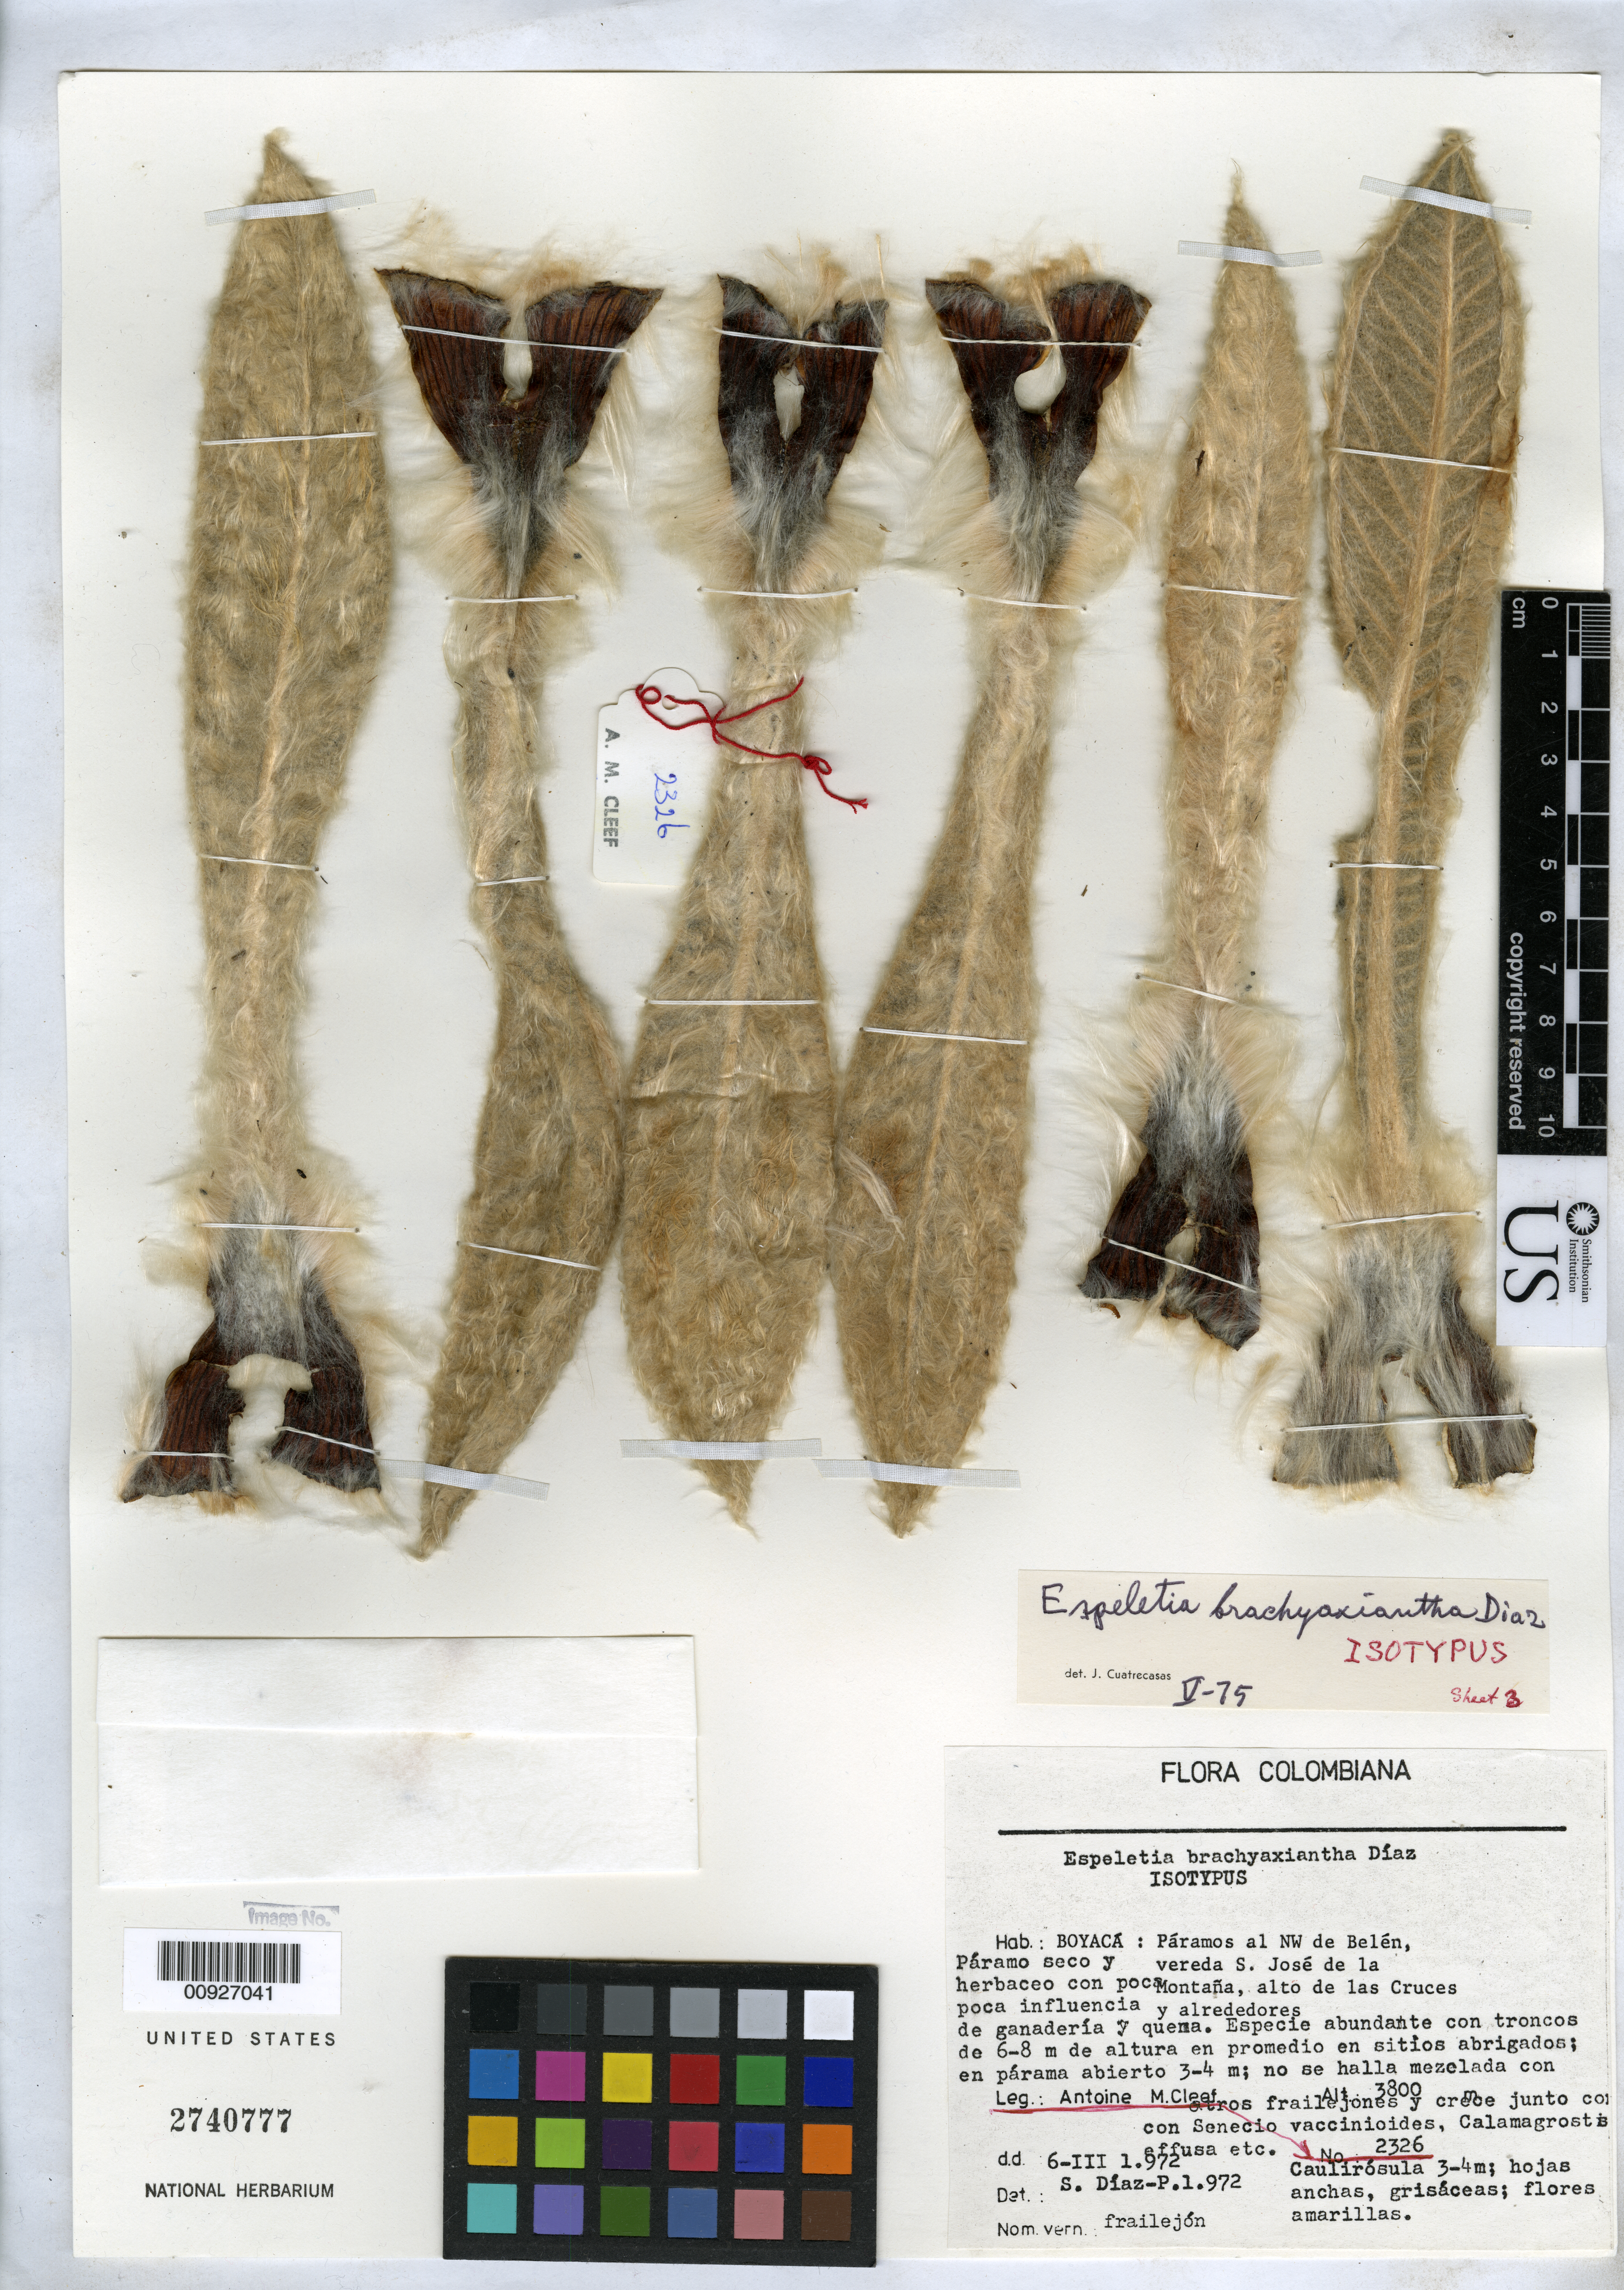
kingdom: Plantae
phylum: Tracheophyta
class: Magnoliopsida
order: Asterales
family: Asteraceae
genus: Espeletia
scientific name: Espeletia brachyaxiantha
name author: S. Díaz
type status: Isotype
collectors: A. M. Cleef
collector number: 2326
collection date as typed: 06 Mar 1972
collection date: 1972-03-06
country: Colombia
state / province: Boyacá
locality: Páramos al NW de Belem, Vereda S. Jose de La Montana, Alto de Los Cruces y Alrededores. [Uplands to the NW of Belem, San José de La Montaña path, Alto de Los Cruces and the environs.]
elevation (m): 3800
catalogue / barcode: US 2740777